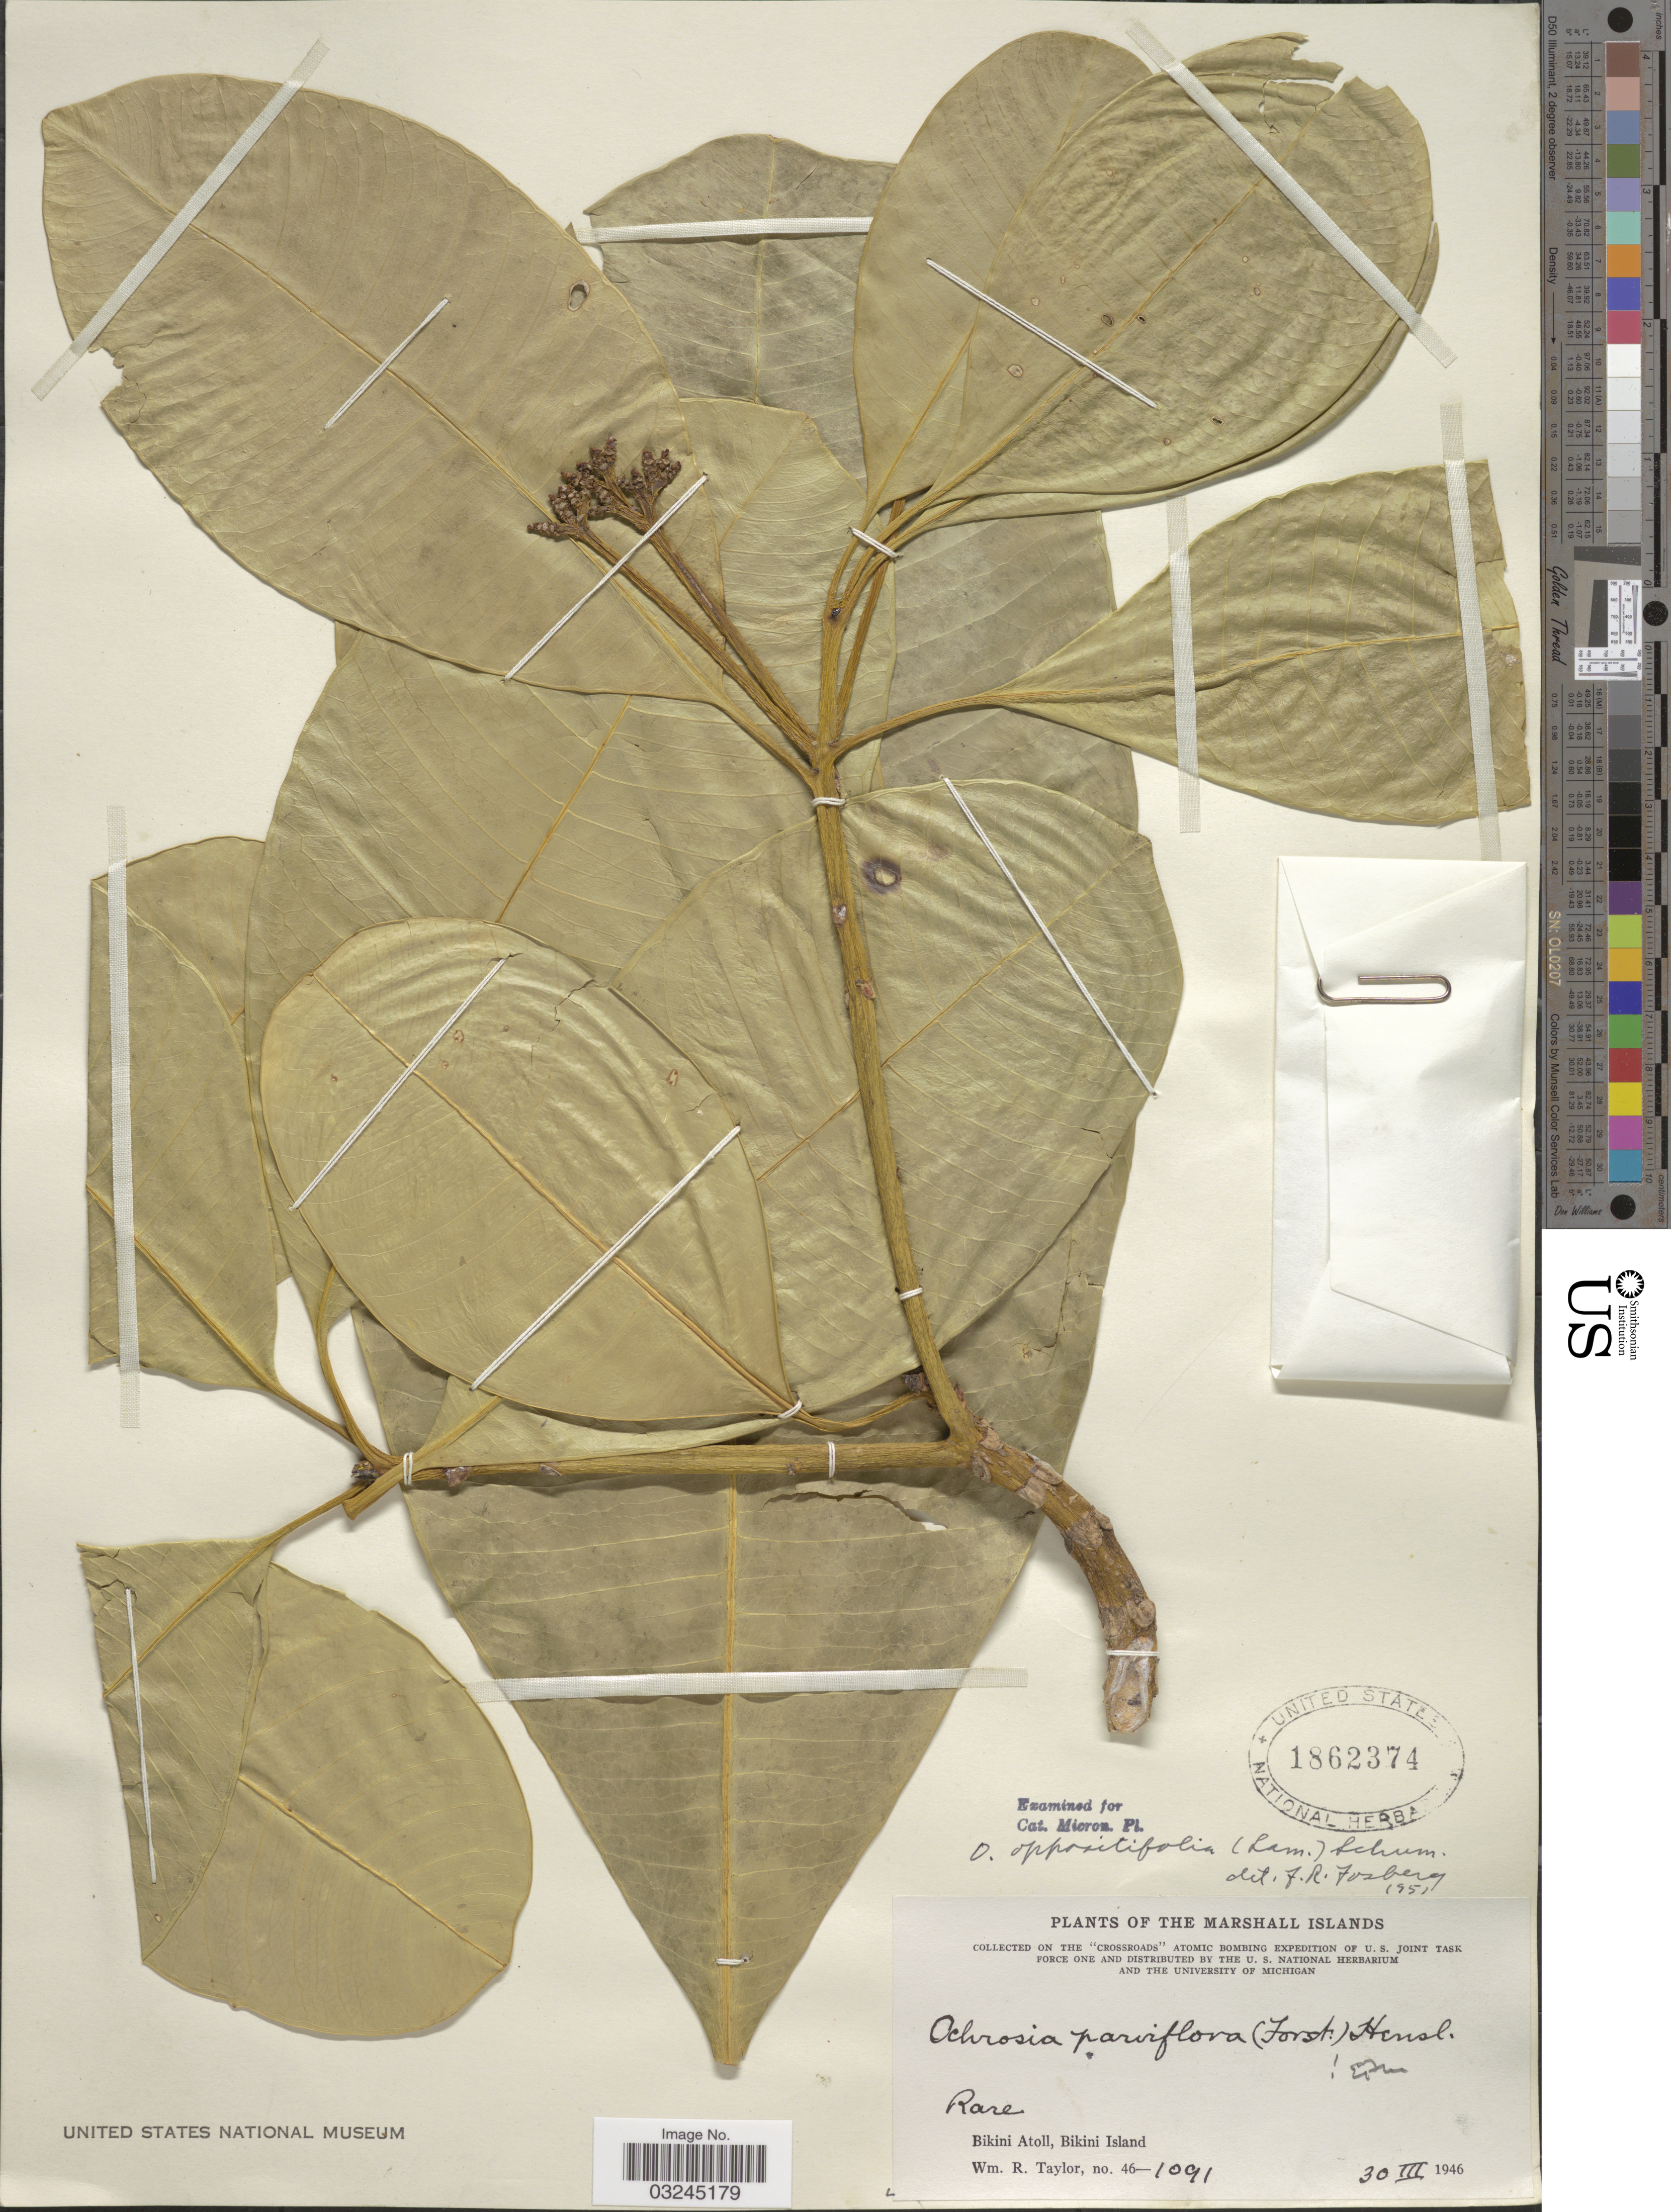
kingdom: Plantae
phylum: Tracheophyta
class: Magnoliopsida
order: Gentianales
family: Apocynaceae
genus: Ochrosia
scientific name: Ochrosia oppositifolia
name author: (Lam.) K. Schum.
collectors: W. R. Taylor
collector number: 46-1091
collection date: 1946-03-30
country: Marshall Islands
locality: Bikini Atoll, Bikini Island.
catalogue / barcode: US 1862374